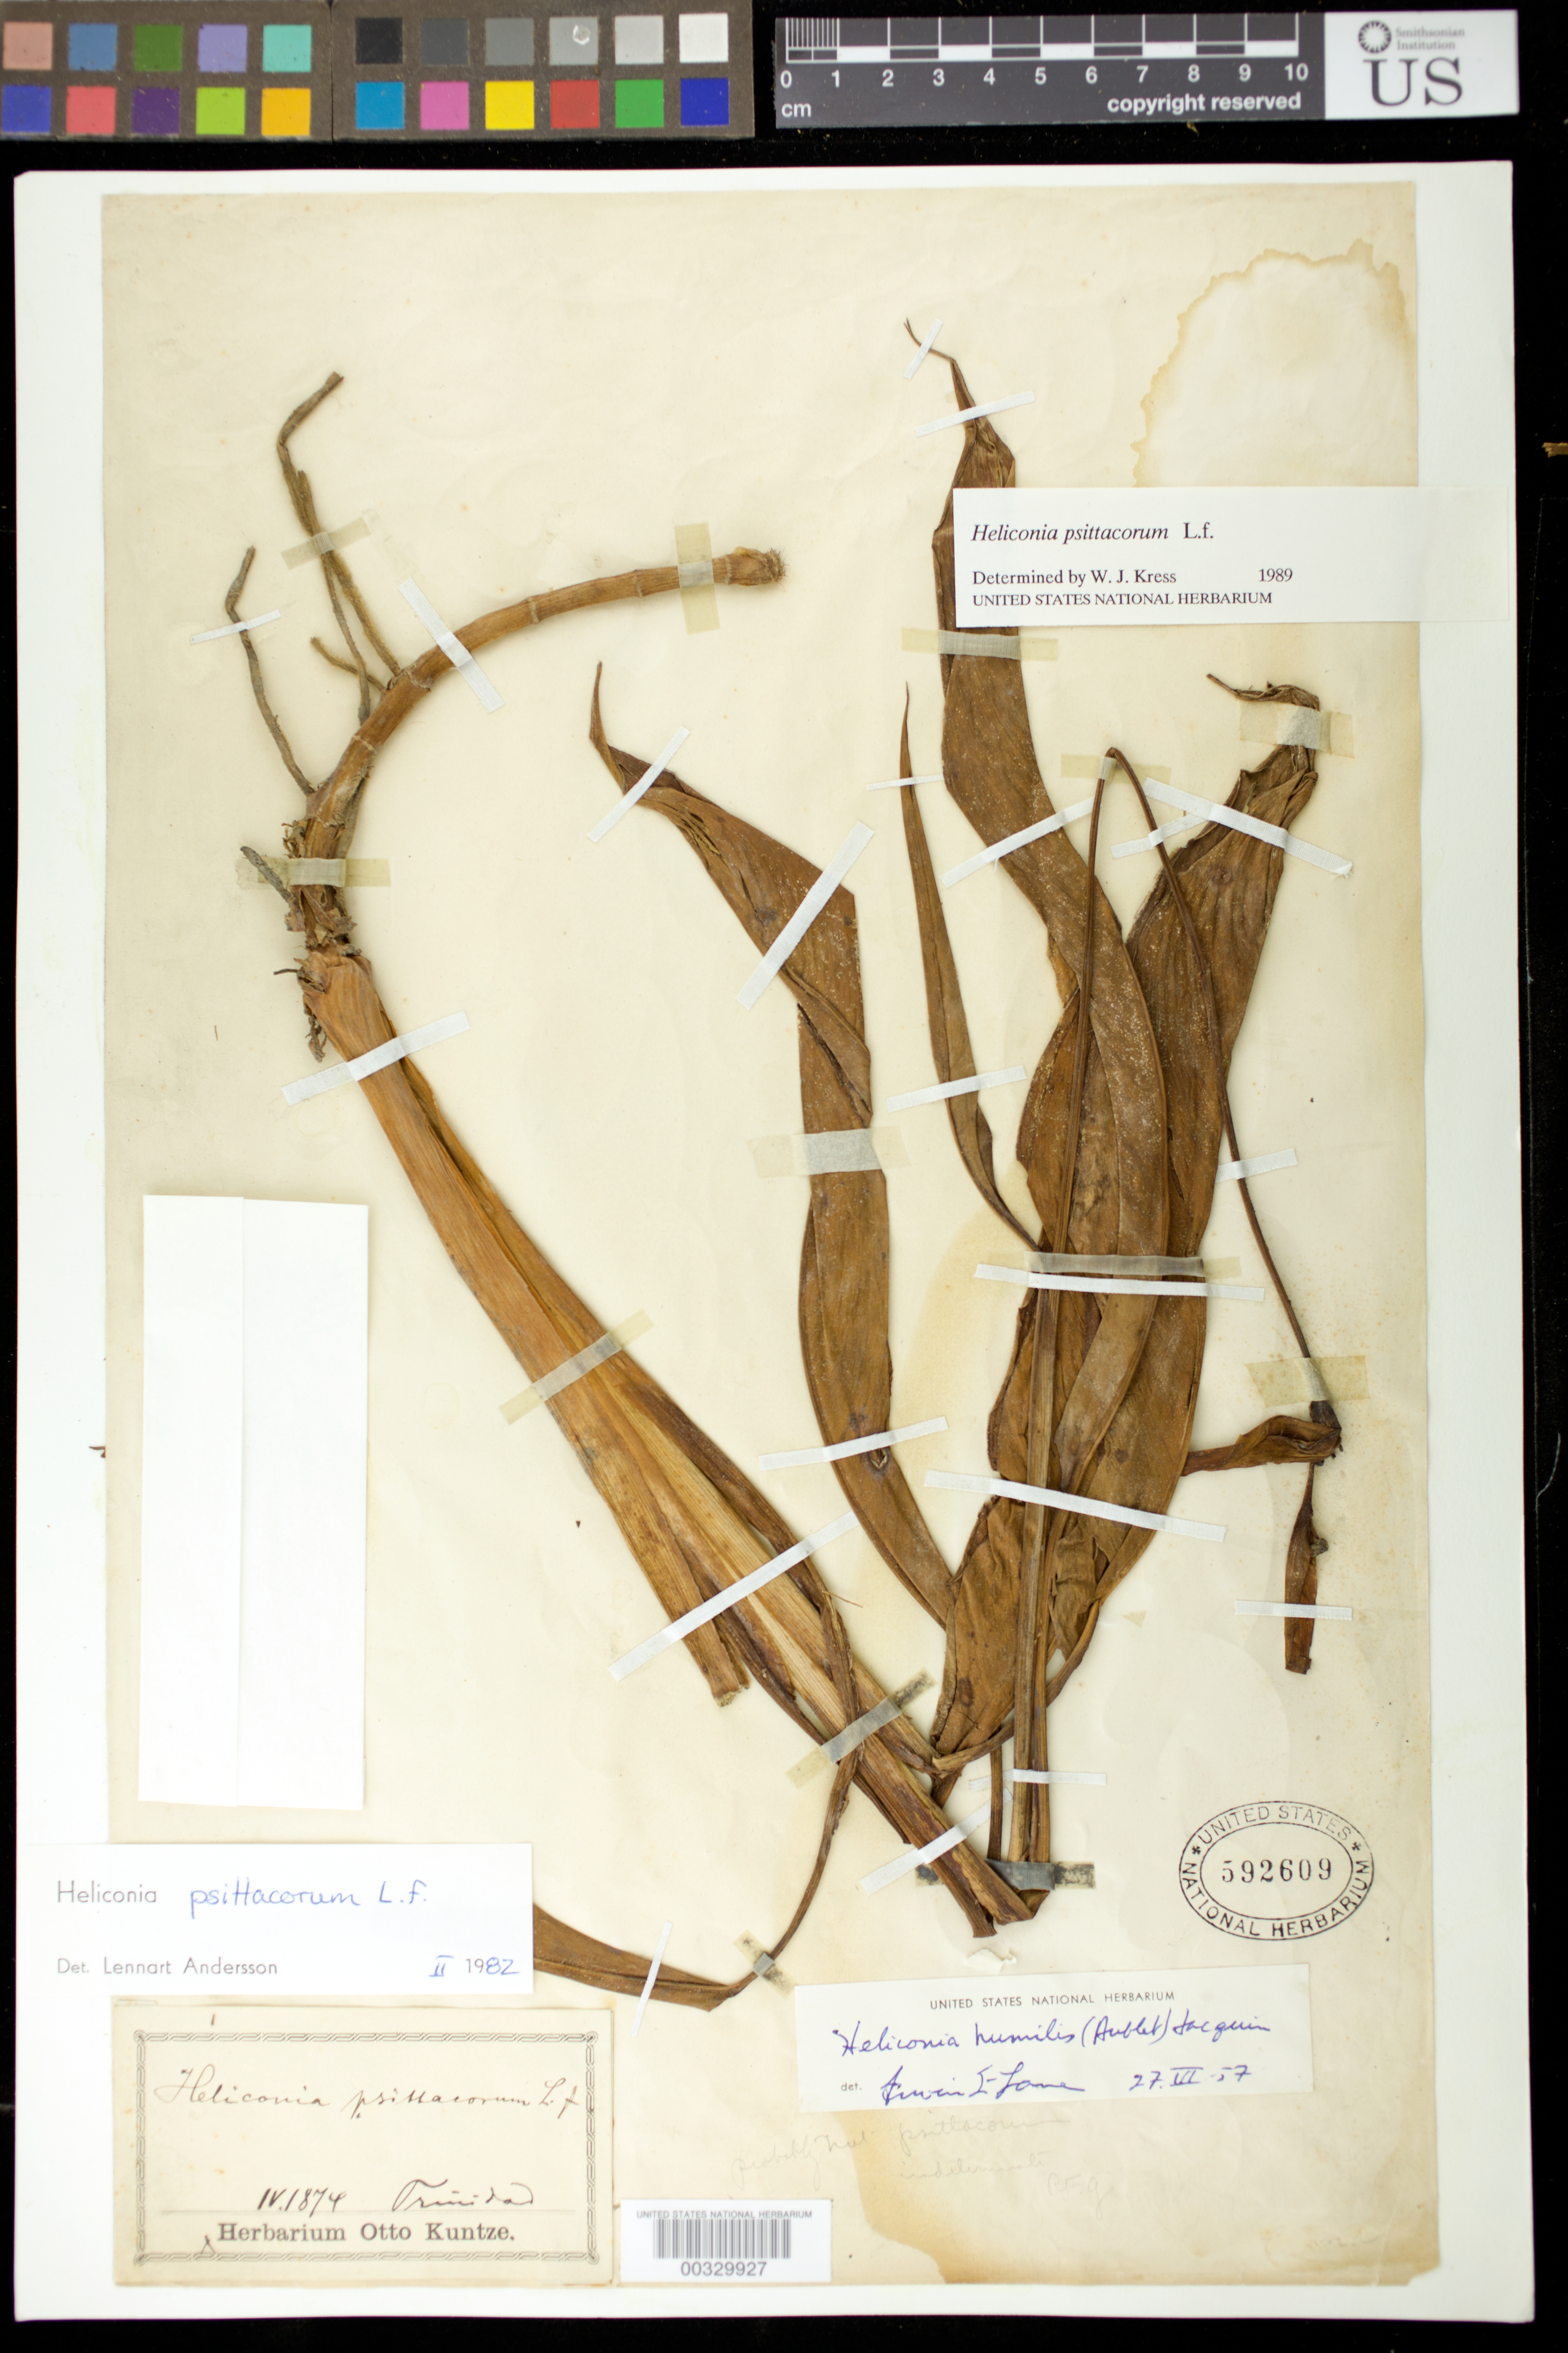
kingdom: Plantae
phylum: Tracheophyta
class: Liliopsida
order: Zingiberales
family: Heliconiaceae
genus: Heliconia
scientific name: Heliconia psittacorum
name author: L. f.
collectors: C.E.O. Kuntze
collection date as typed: Apr 1874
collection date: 1874-04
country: Trinidad and Tobago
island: Trinidad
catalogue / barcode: US 592609